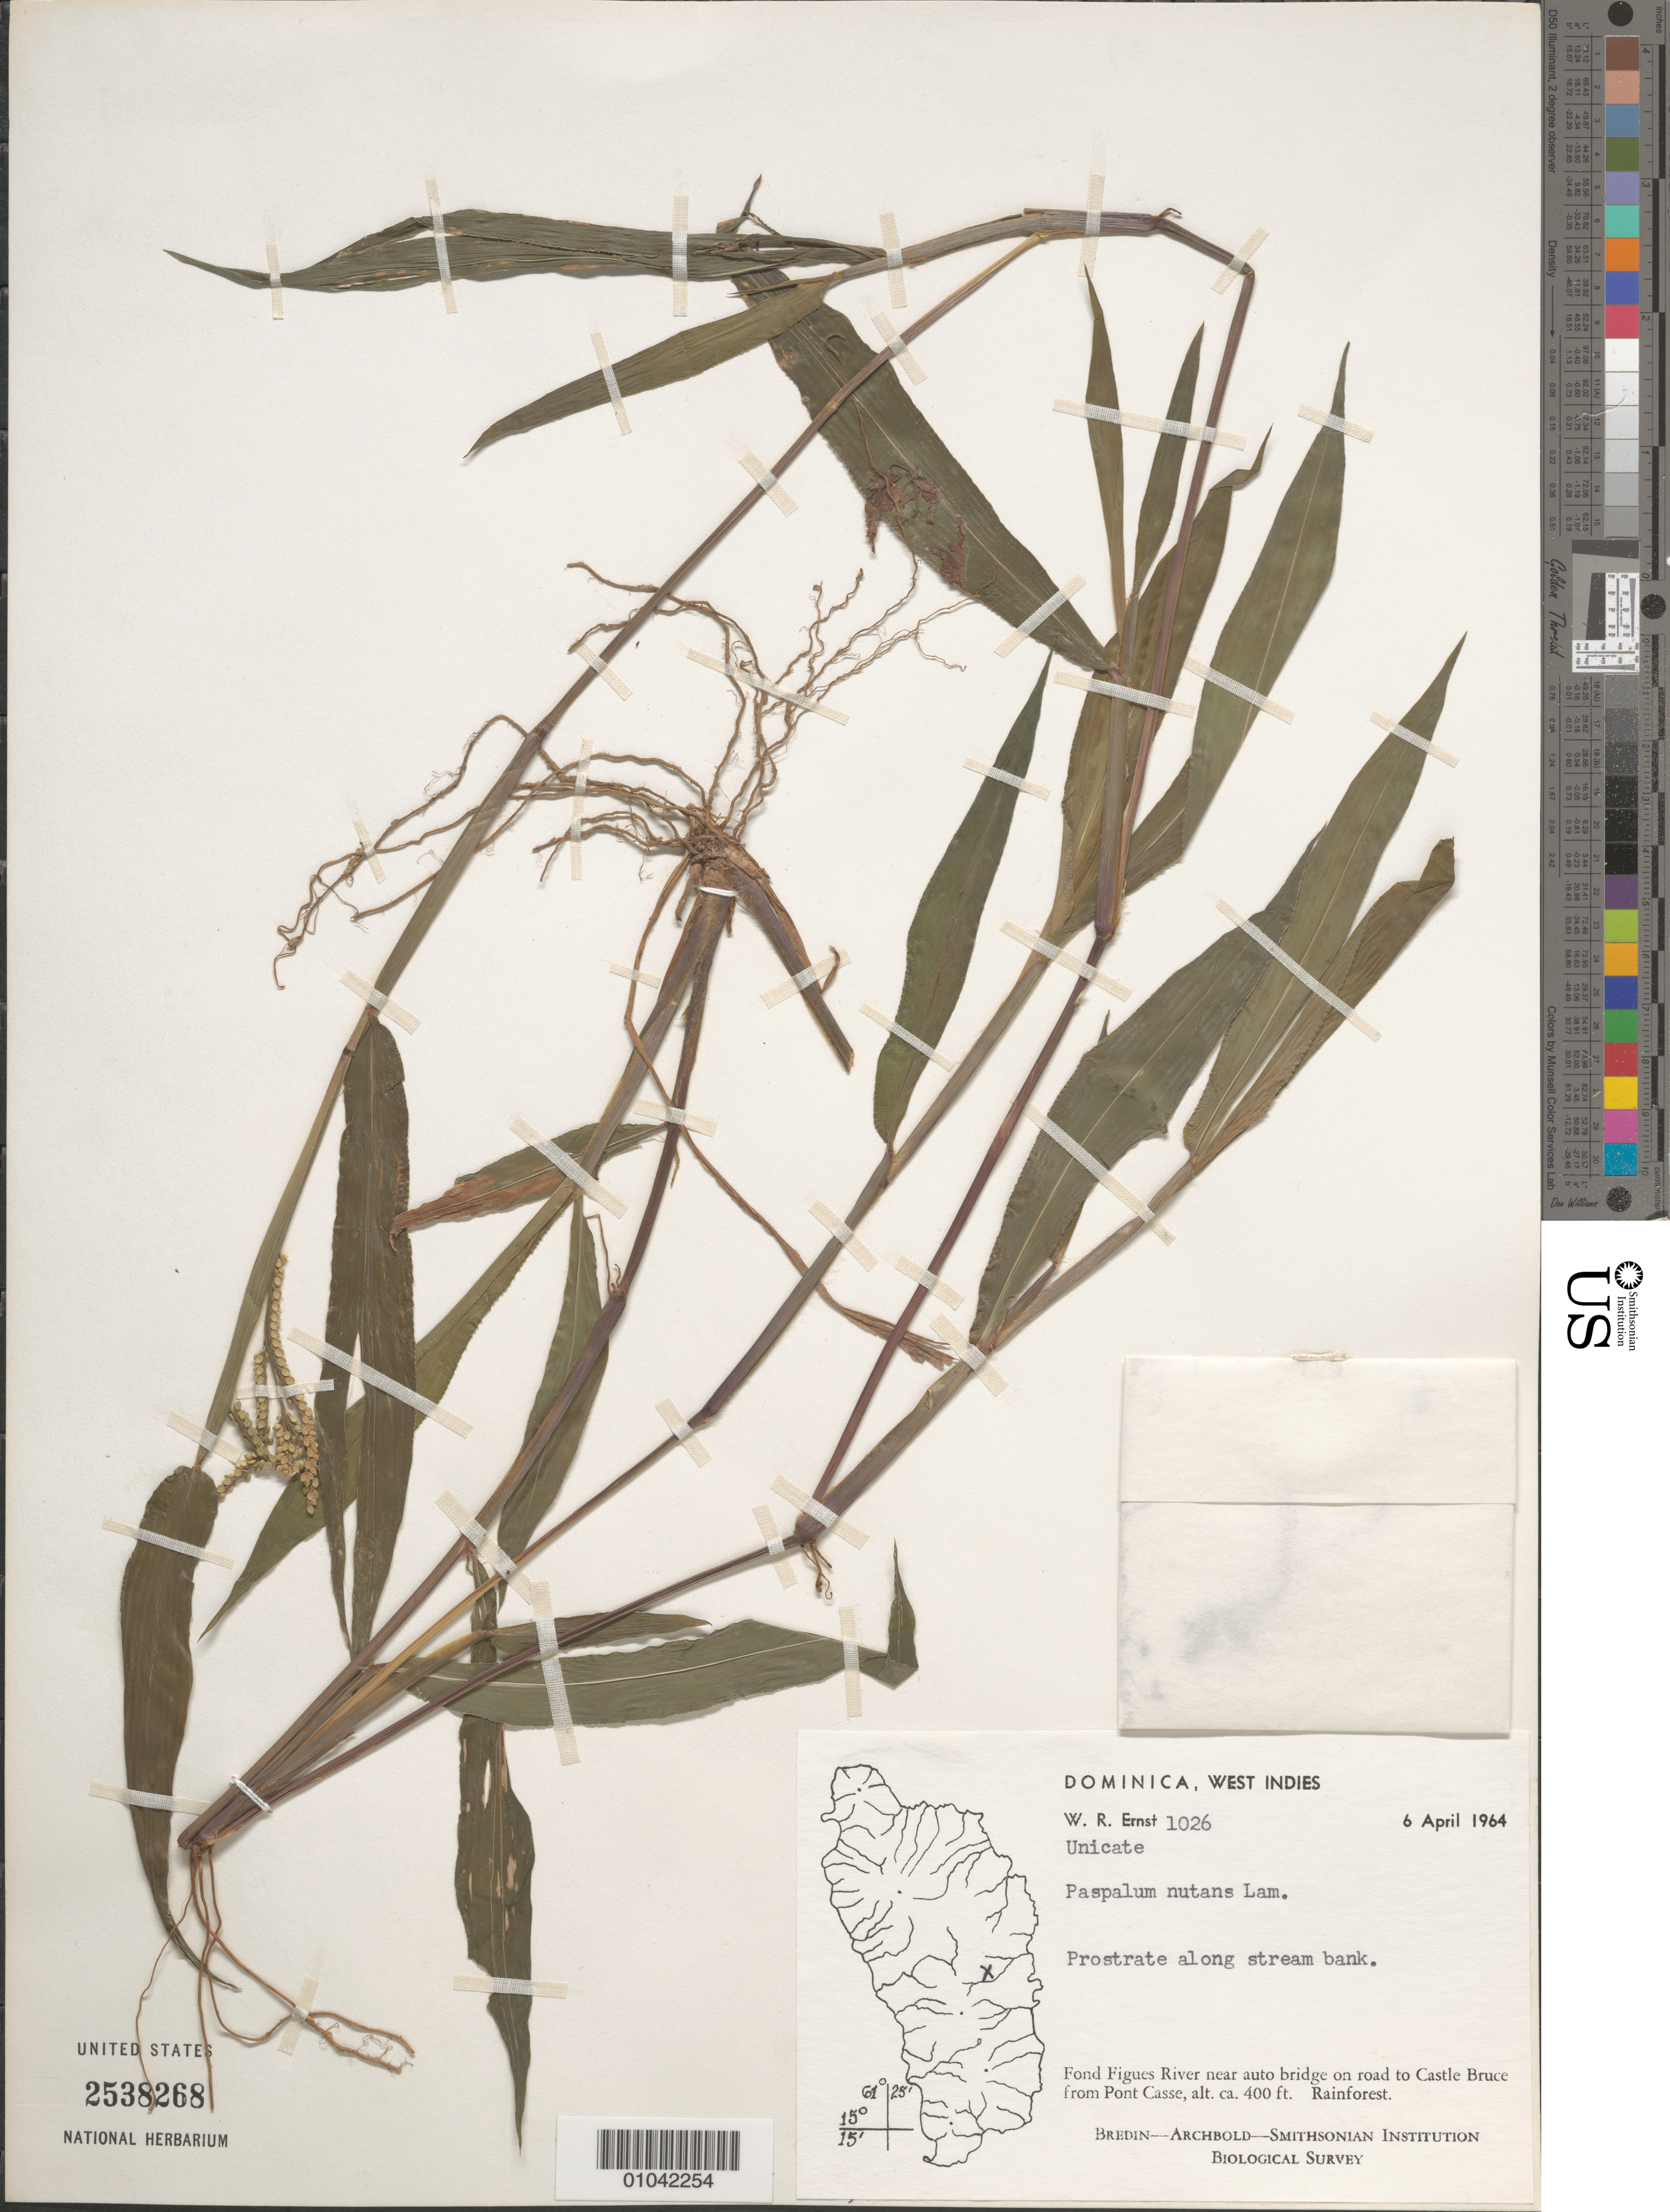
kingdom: Plantae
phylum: Tracheophyta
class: Liliopsida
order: Poales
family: Poaceae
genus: Paspalum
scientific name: Paspalum nutans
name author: Lam.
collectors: W. R. Ernst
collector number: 1026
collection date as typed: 06 Apr 1964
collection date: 1964-04-06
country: Dominica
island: Dominica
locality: Fond Figues River near auto bridge on road to Castle Bruce from Pont Casse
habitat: Rainforest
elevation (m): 122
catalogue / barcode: US 2538268